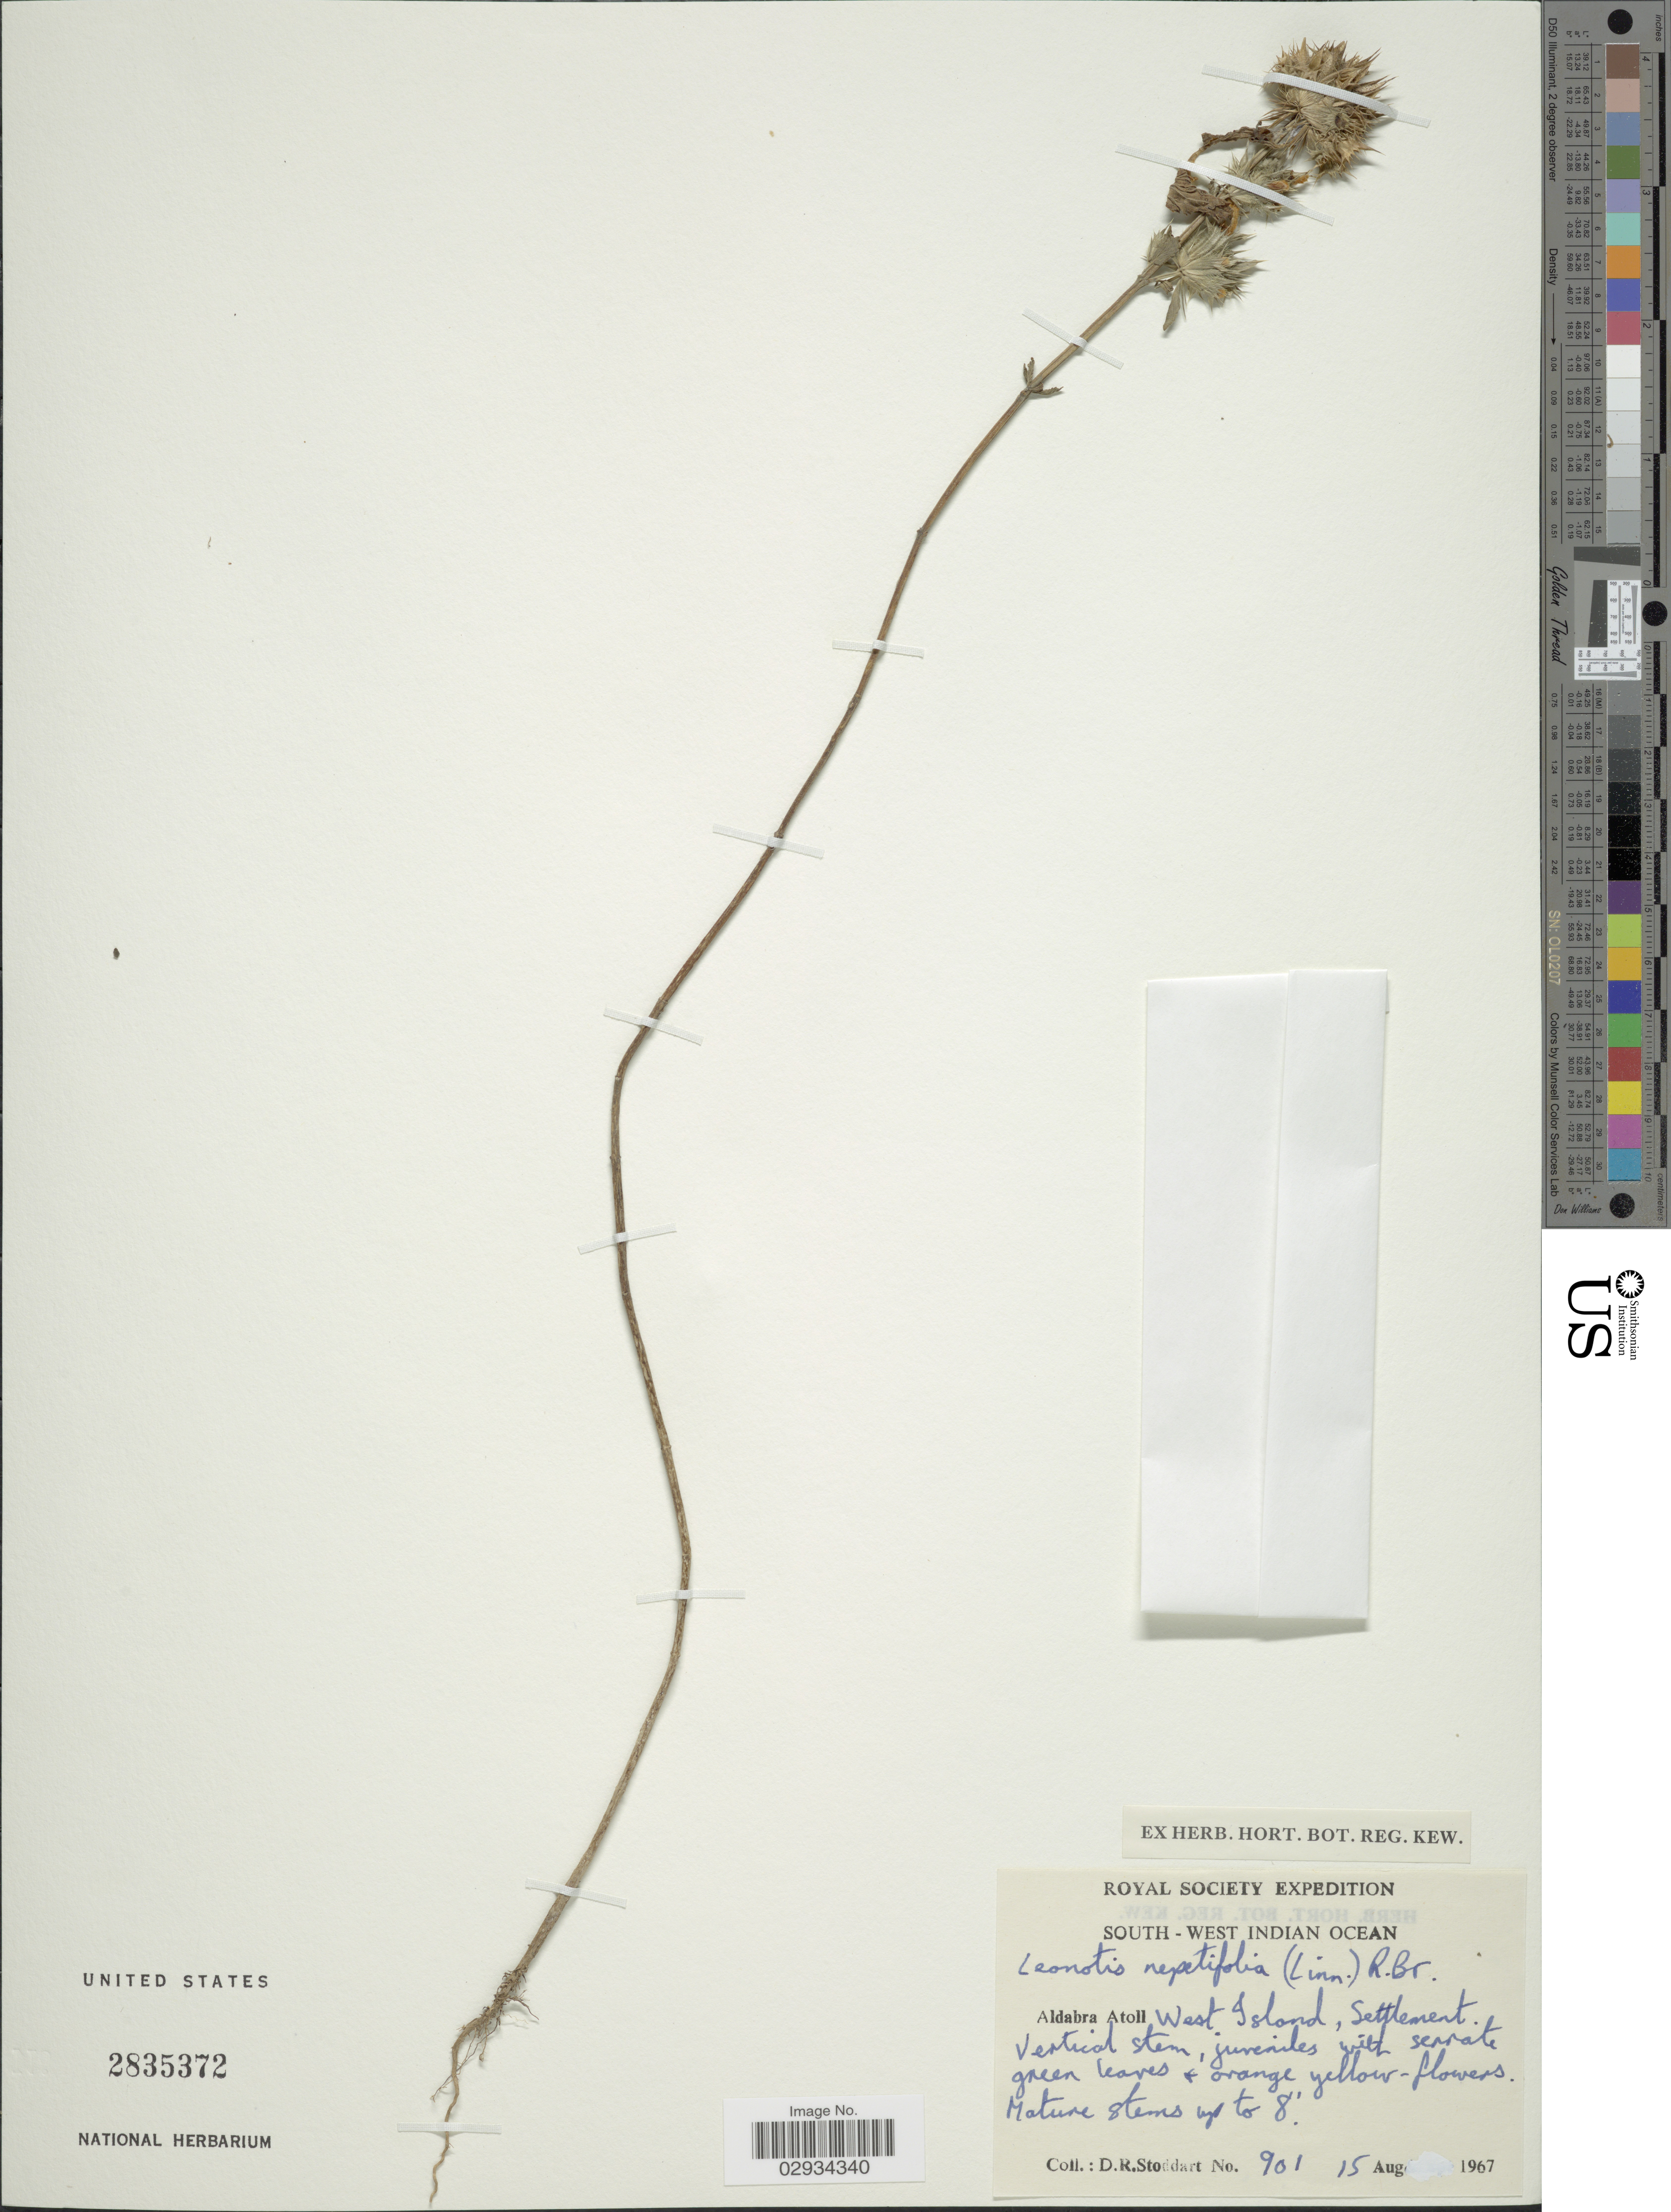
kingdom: Plantae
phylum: Tracheophyta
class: Magnoliopsida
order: Lamiales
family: Lamiaceae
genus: Leonotis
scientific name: Leonotis nepetifolia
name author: (L.) R. Br.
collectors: D. R. Stoddart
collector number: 901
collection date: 1967-08-15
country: Seychelles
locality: South-West Indian Ocean. Aldabra Atoll. West Island, Settlement.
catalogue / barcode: US 2835372